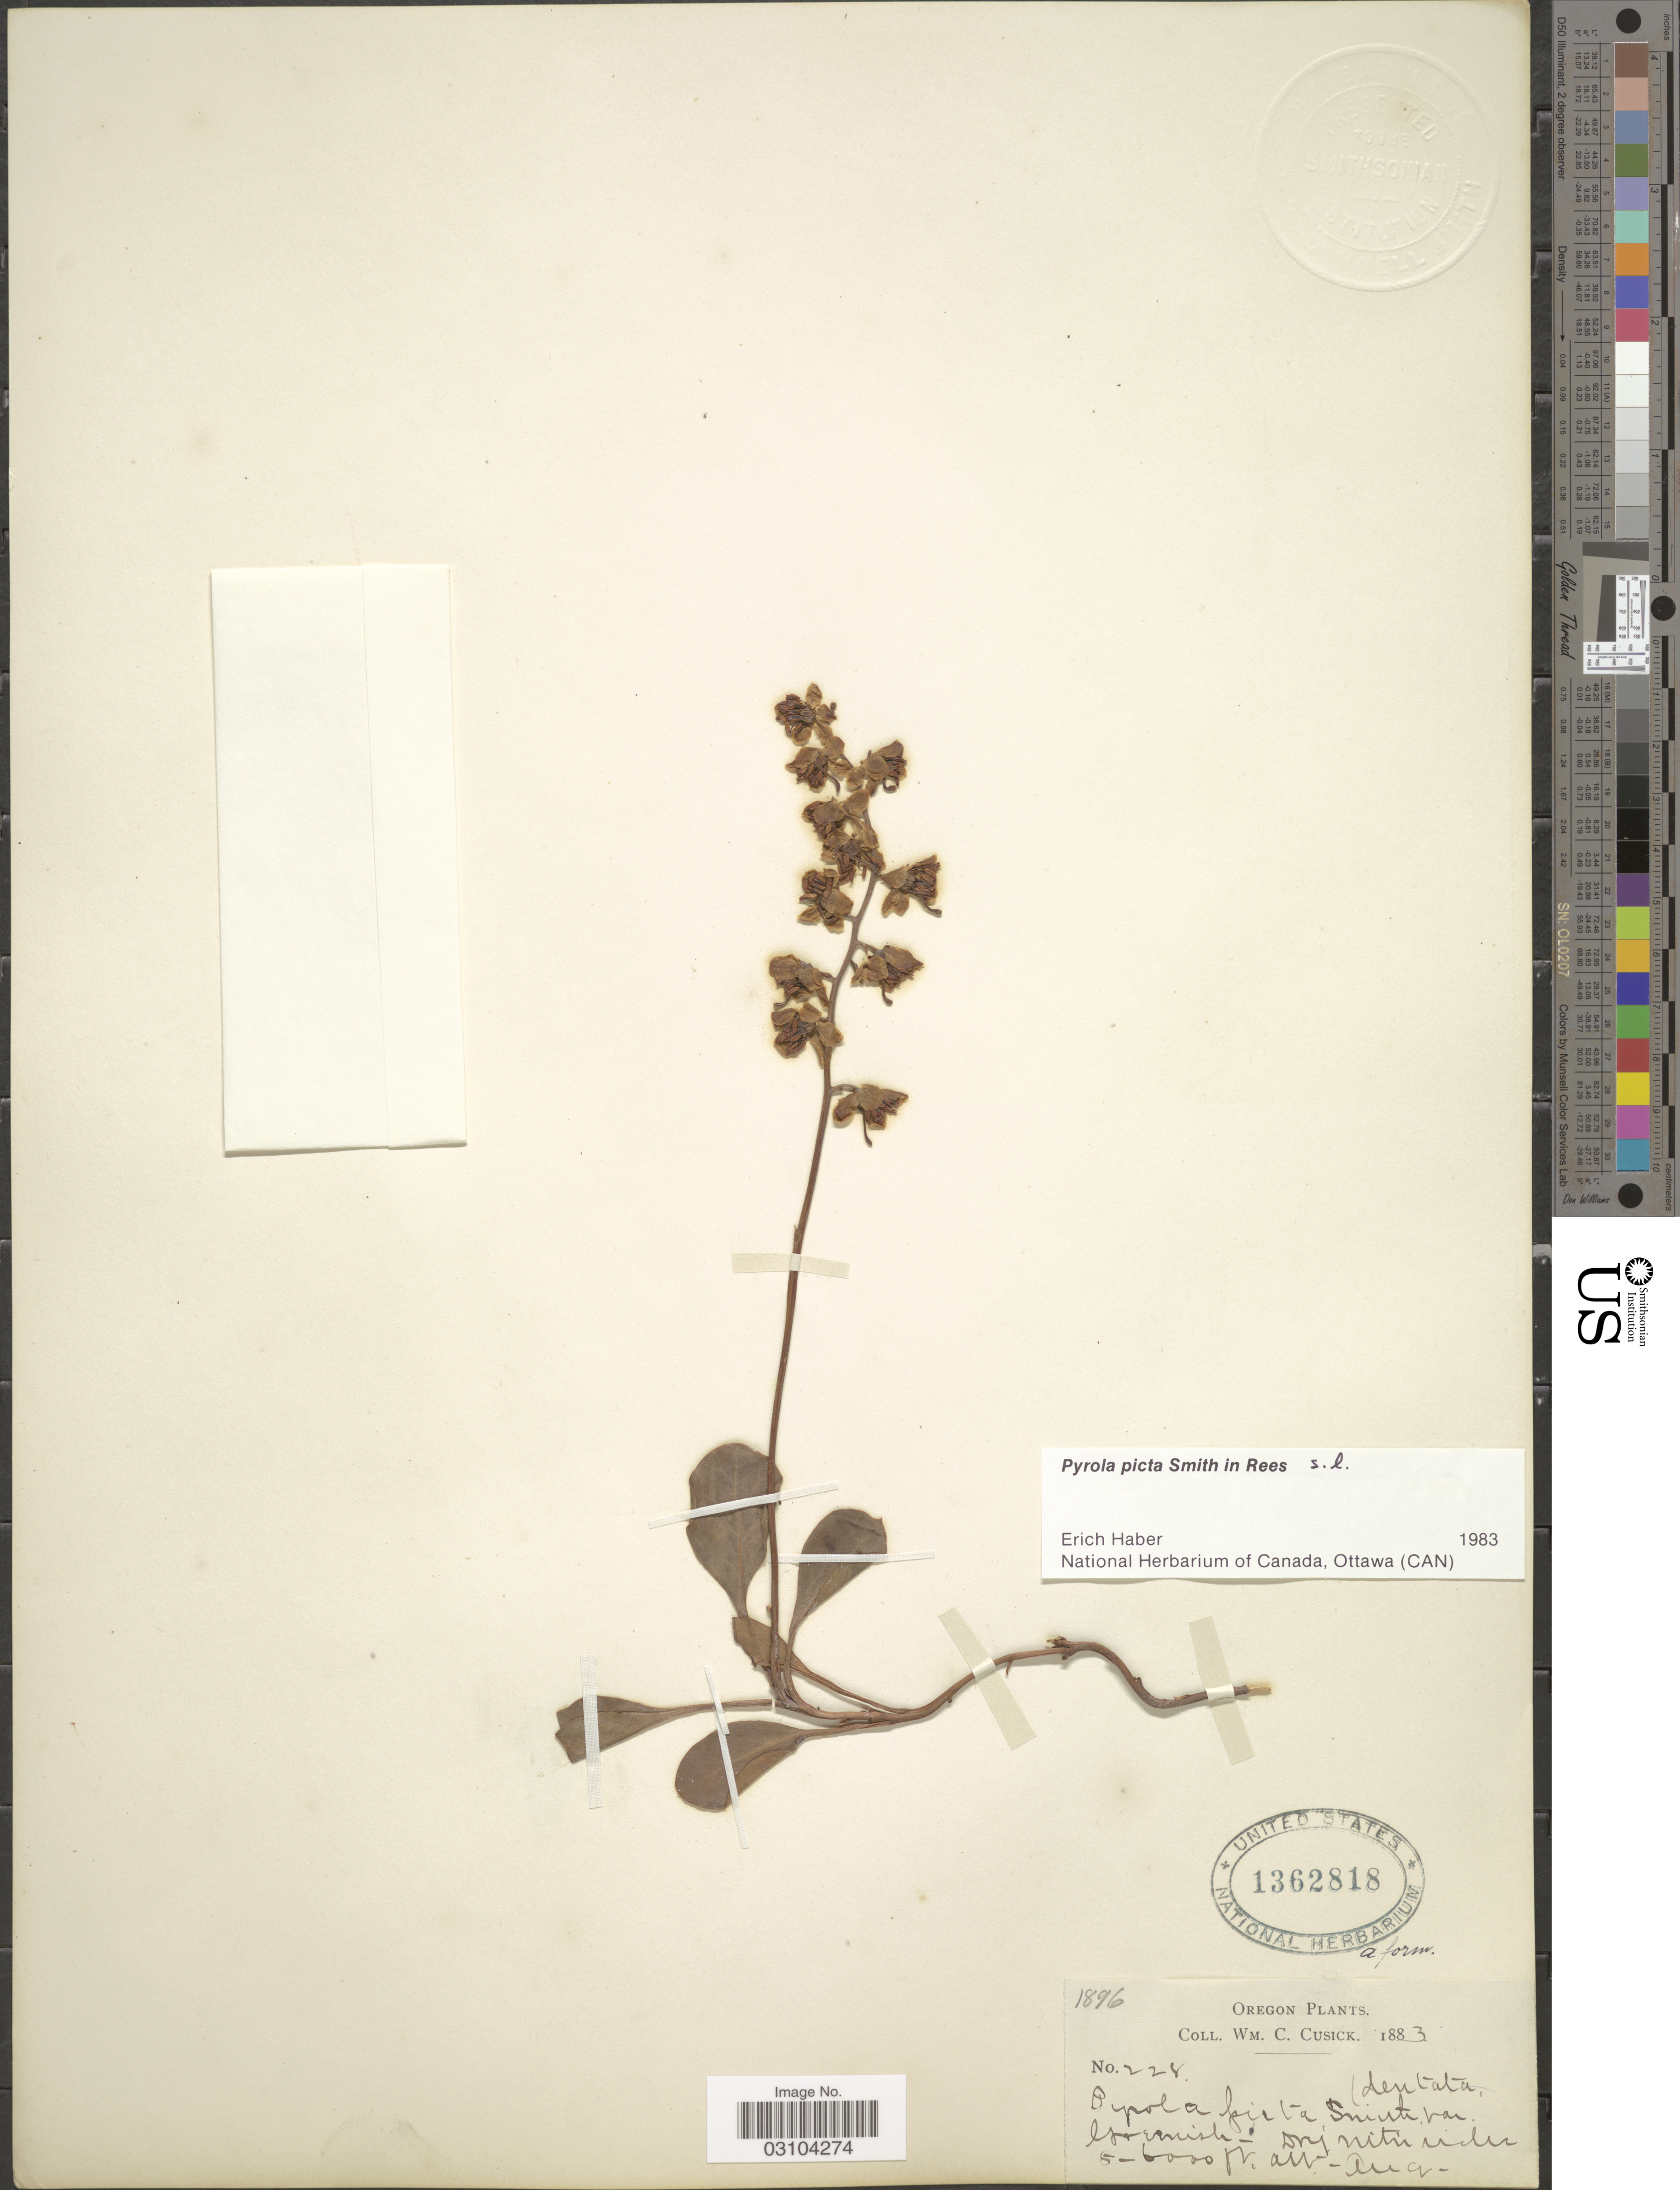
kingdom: Plantae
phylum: Tracheophyta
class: Magnoliopsida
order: Ericales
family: Ericaceae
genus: Pyrola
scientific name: Pyrola picta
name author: Sm. in Rees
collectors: W. C. Cusick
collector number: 228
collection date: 1883-08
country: United States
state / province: Oregon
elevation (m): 1524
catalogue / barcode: US 1362818